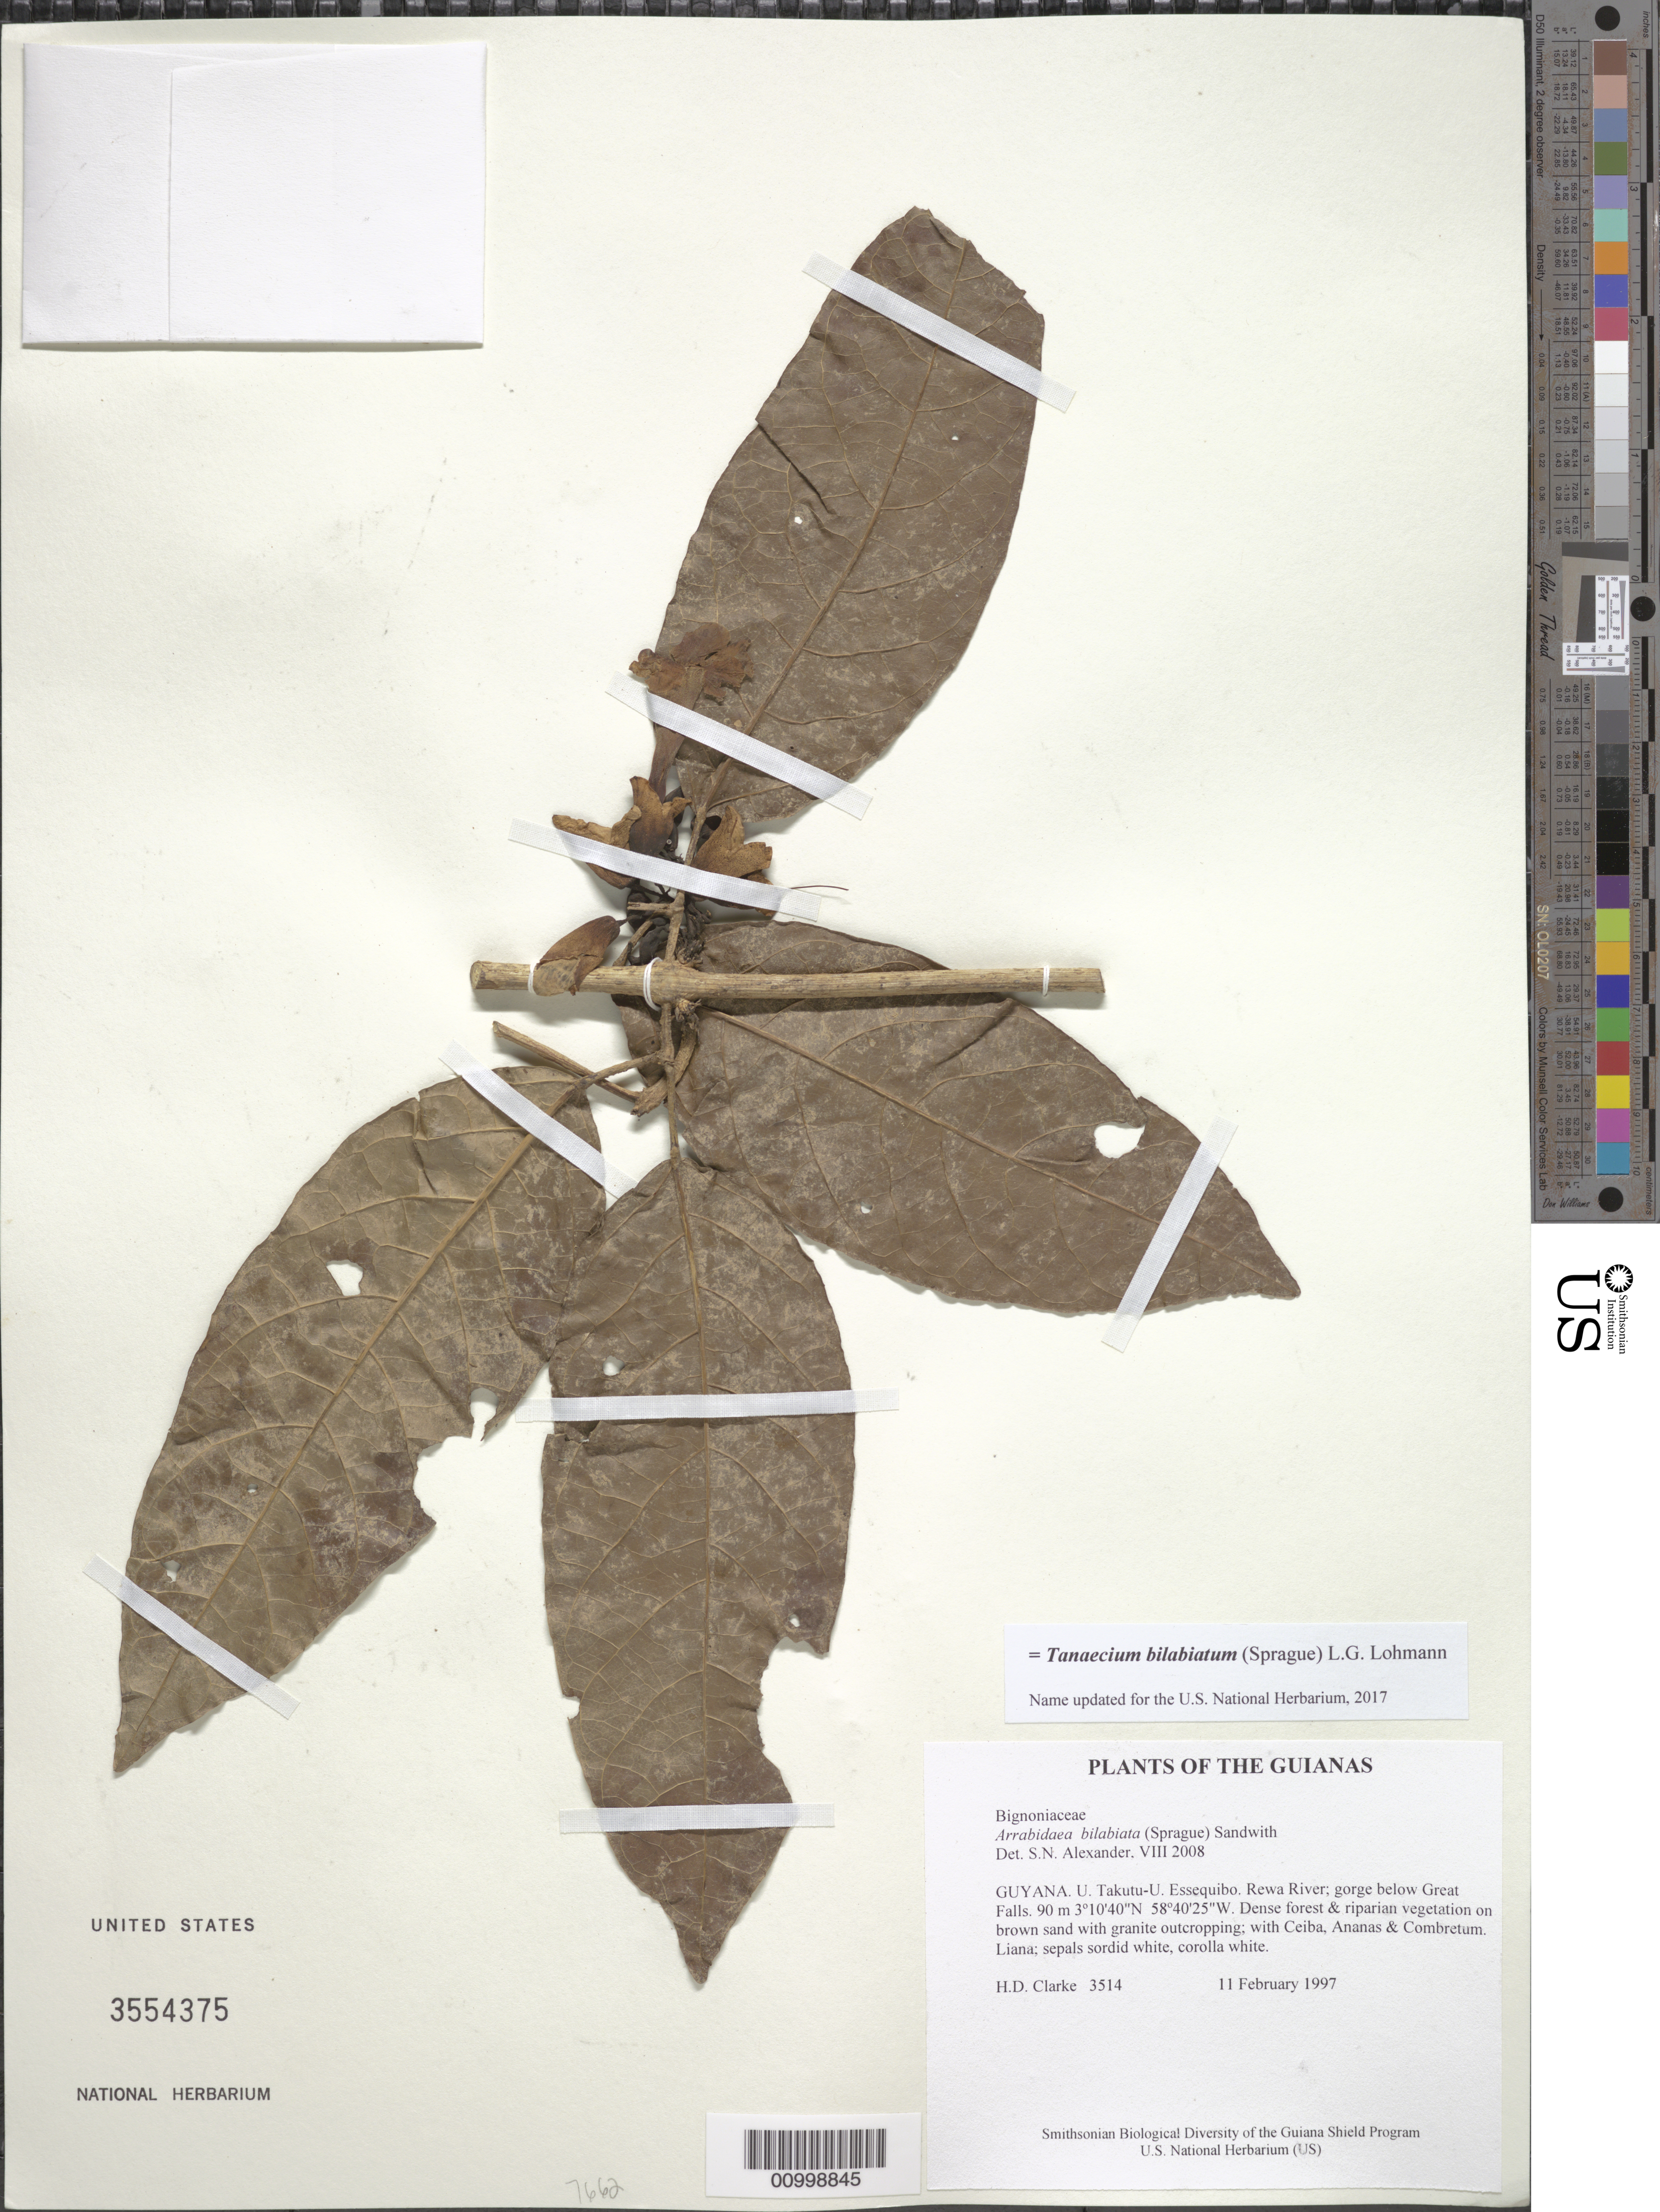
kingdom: Plantae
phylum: Tracheophyta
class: Magnoliopsida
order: Lamiales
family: Bignoniaceae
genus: Tanaecium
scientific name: Tanaecium bilabiatum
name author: (Sprague) L.G. Lohmann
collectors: H. D. Clarke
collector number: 3514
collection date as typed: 11 February 1997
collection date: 1997-02-11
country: Guyana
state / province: U. Takutu-U. Essequibo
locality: Rewa River; gorge below Great Falls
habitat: Dense forest & riparian vegetation on brown sand with granite outcropping; with Ceiba, Ananas & Combretum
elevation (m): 90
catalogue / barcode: US 3554375